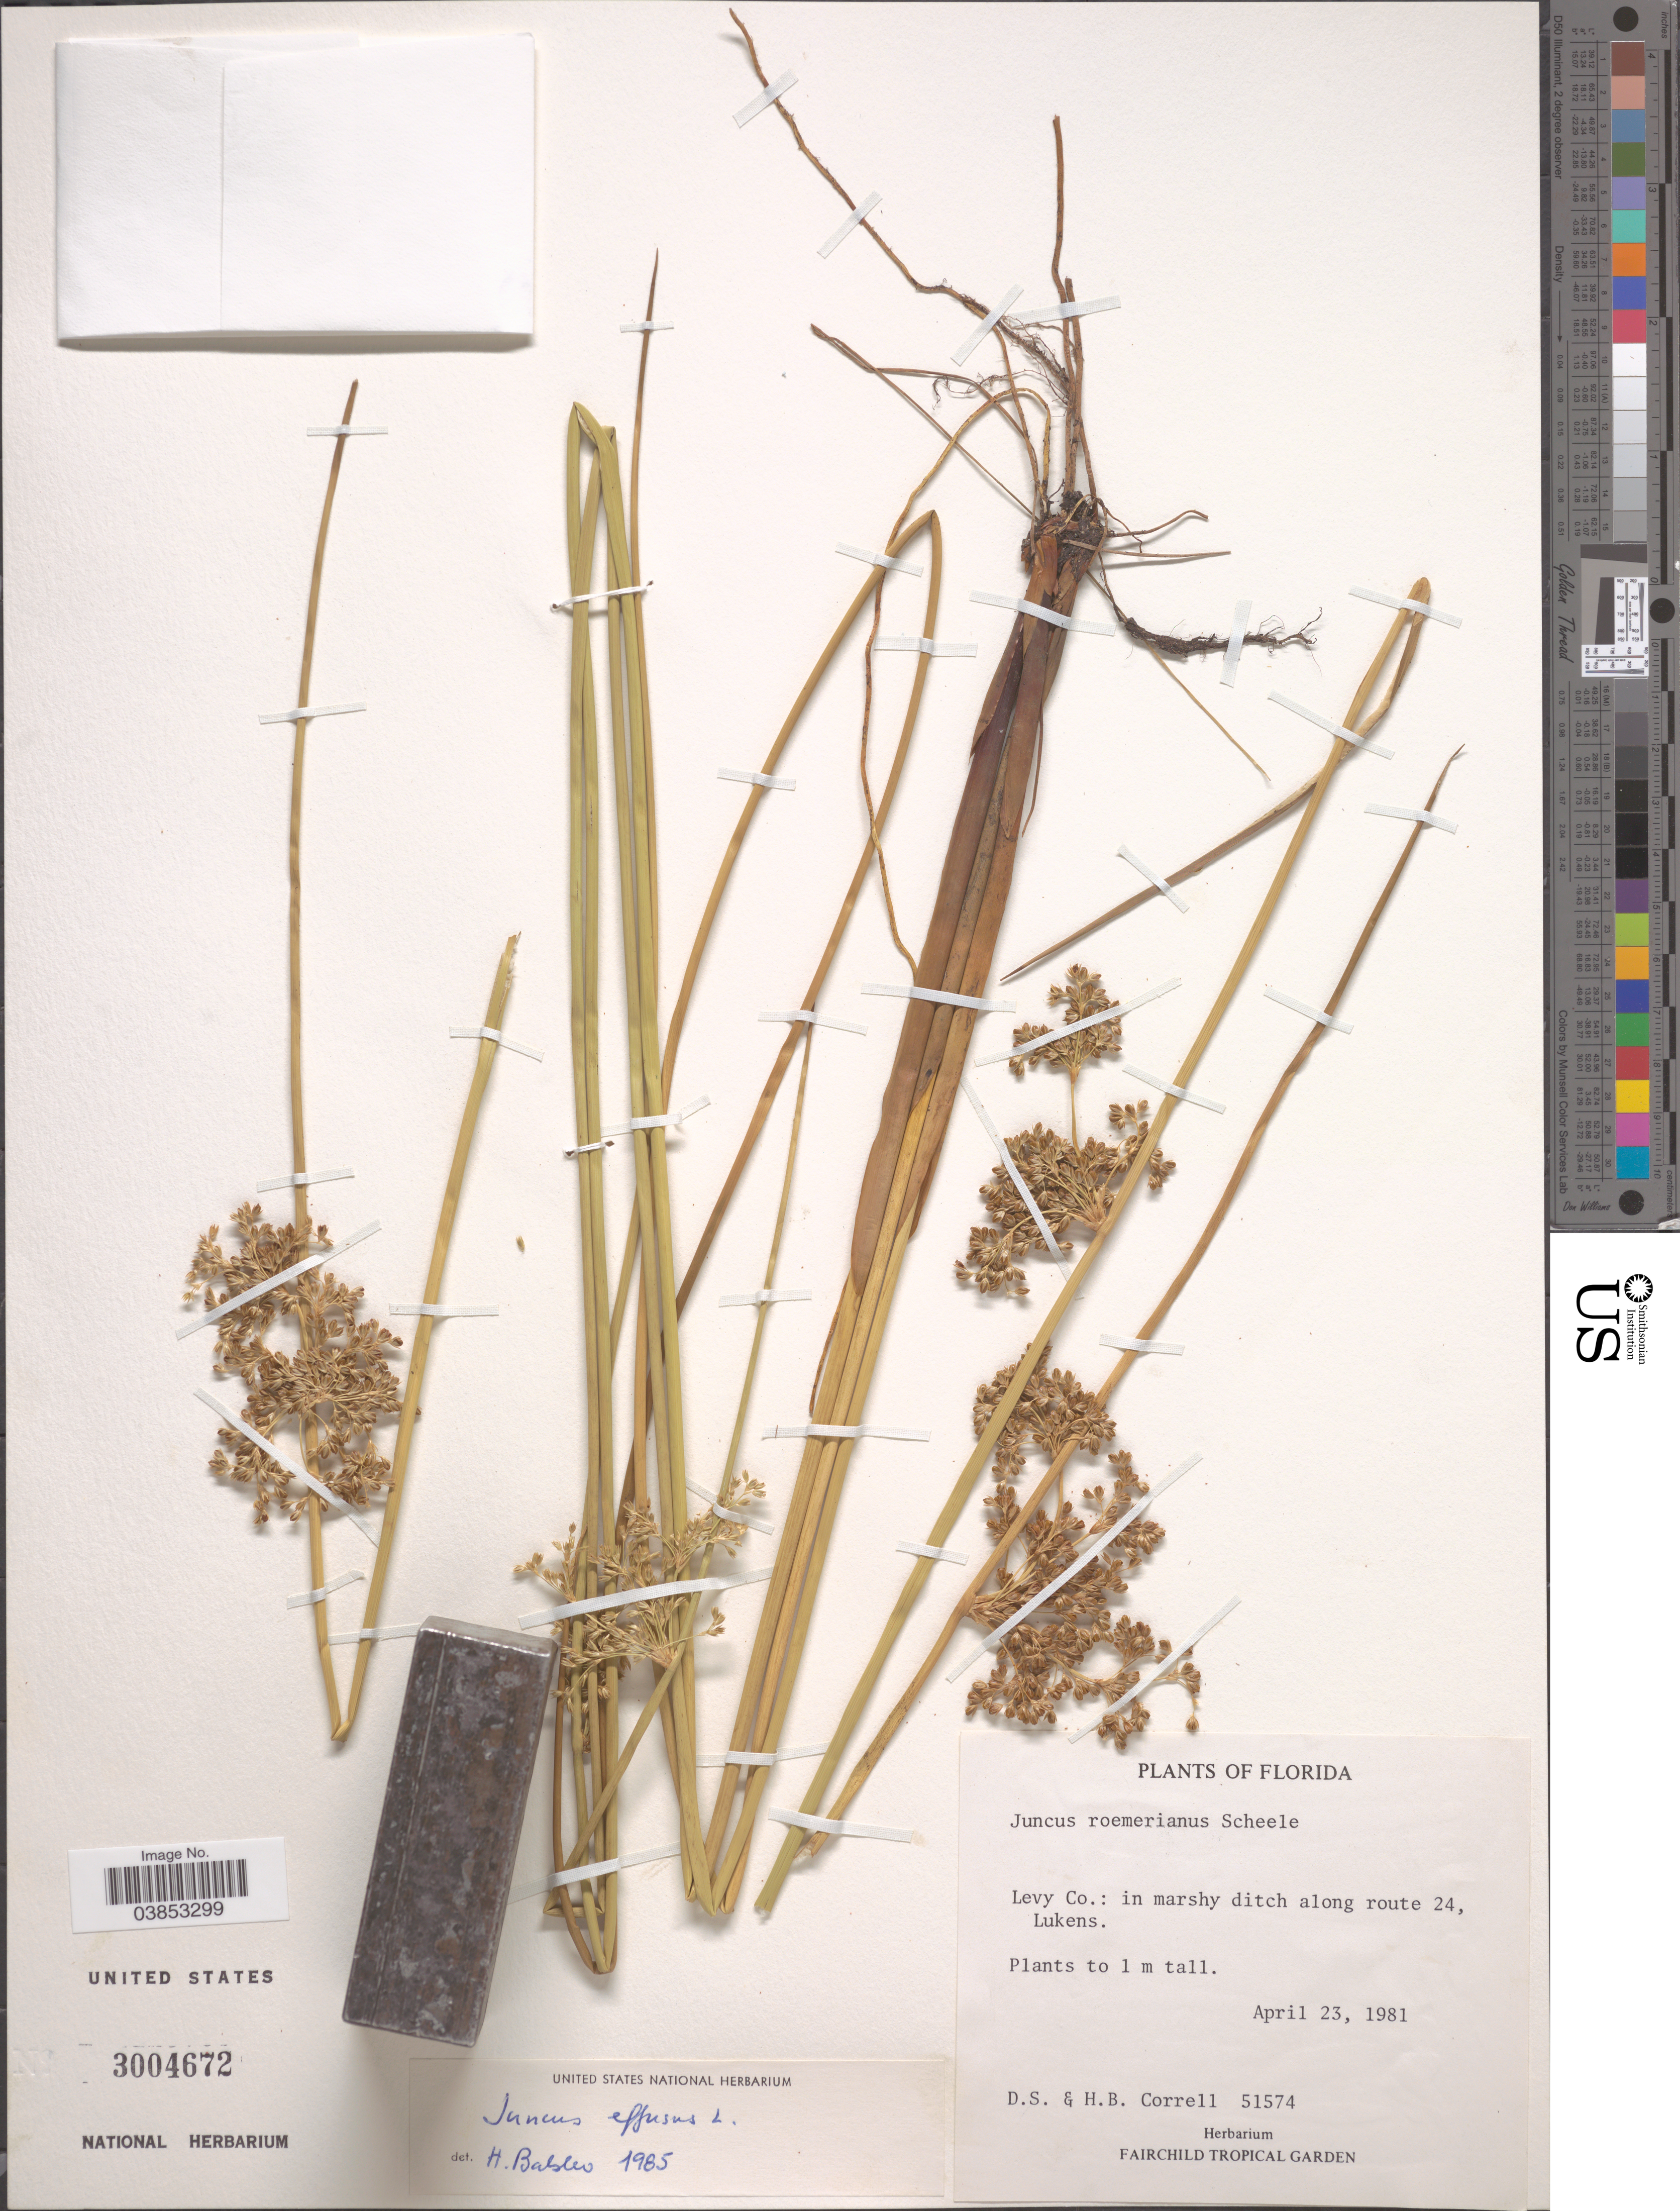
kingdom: Plantae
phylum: Tracheophyta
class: Liliopsida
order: Poales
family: Juncaceae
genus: Juncus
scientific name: Juncus effusus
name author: L.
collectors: D. S. Correll & H. Correll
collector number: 51574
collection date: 1981-04-23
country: United States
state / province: Florida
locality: Levy Co.: in marshy ditch along route 24, Lukens.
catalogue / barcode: US 3004672